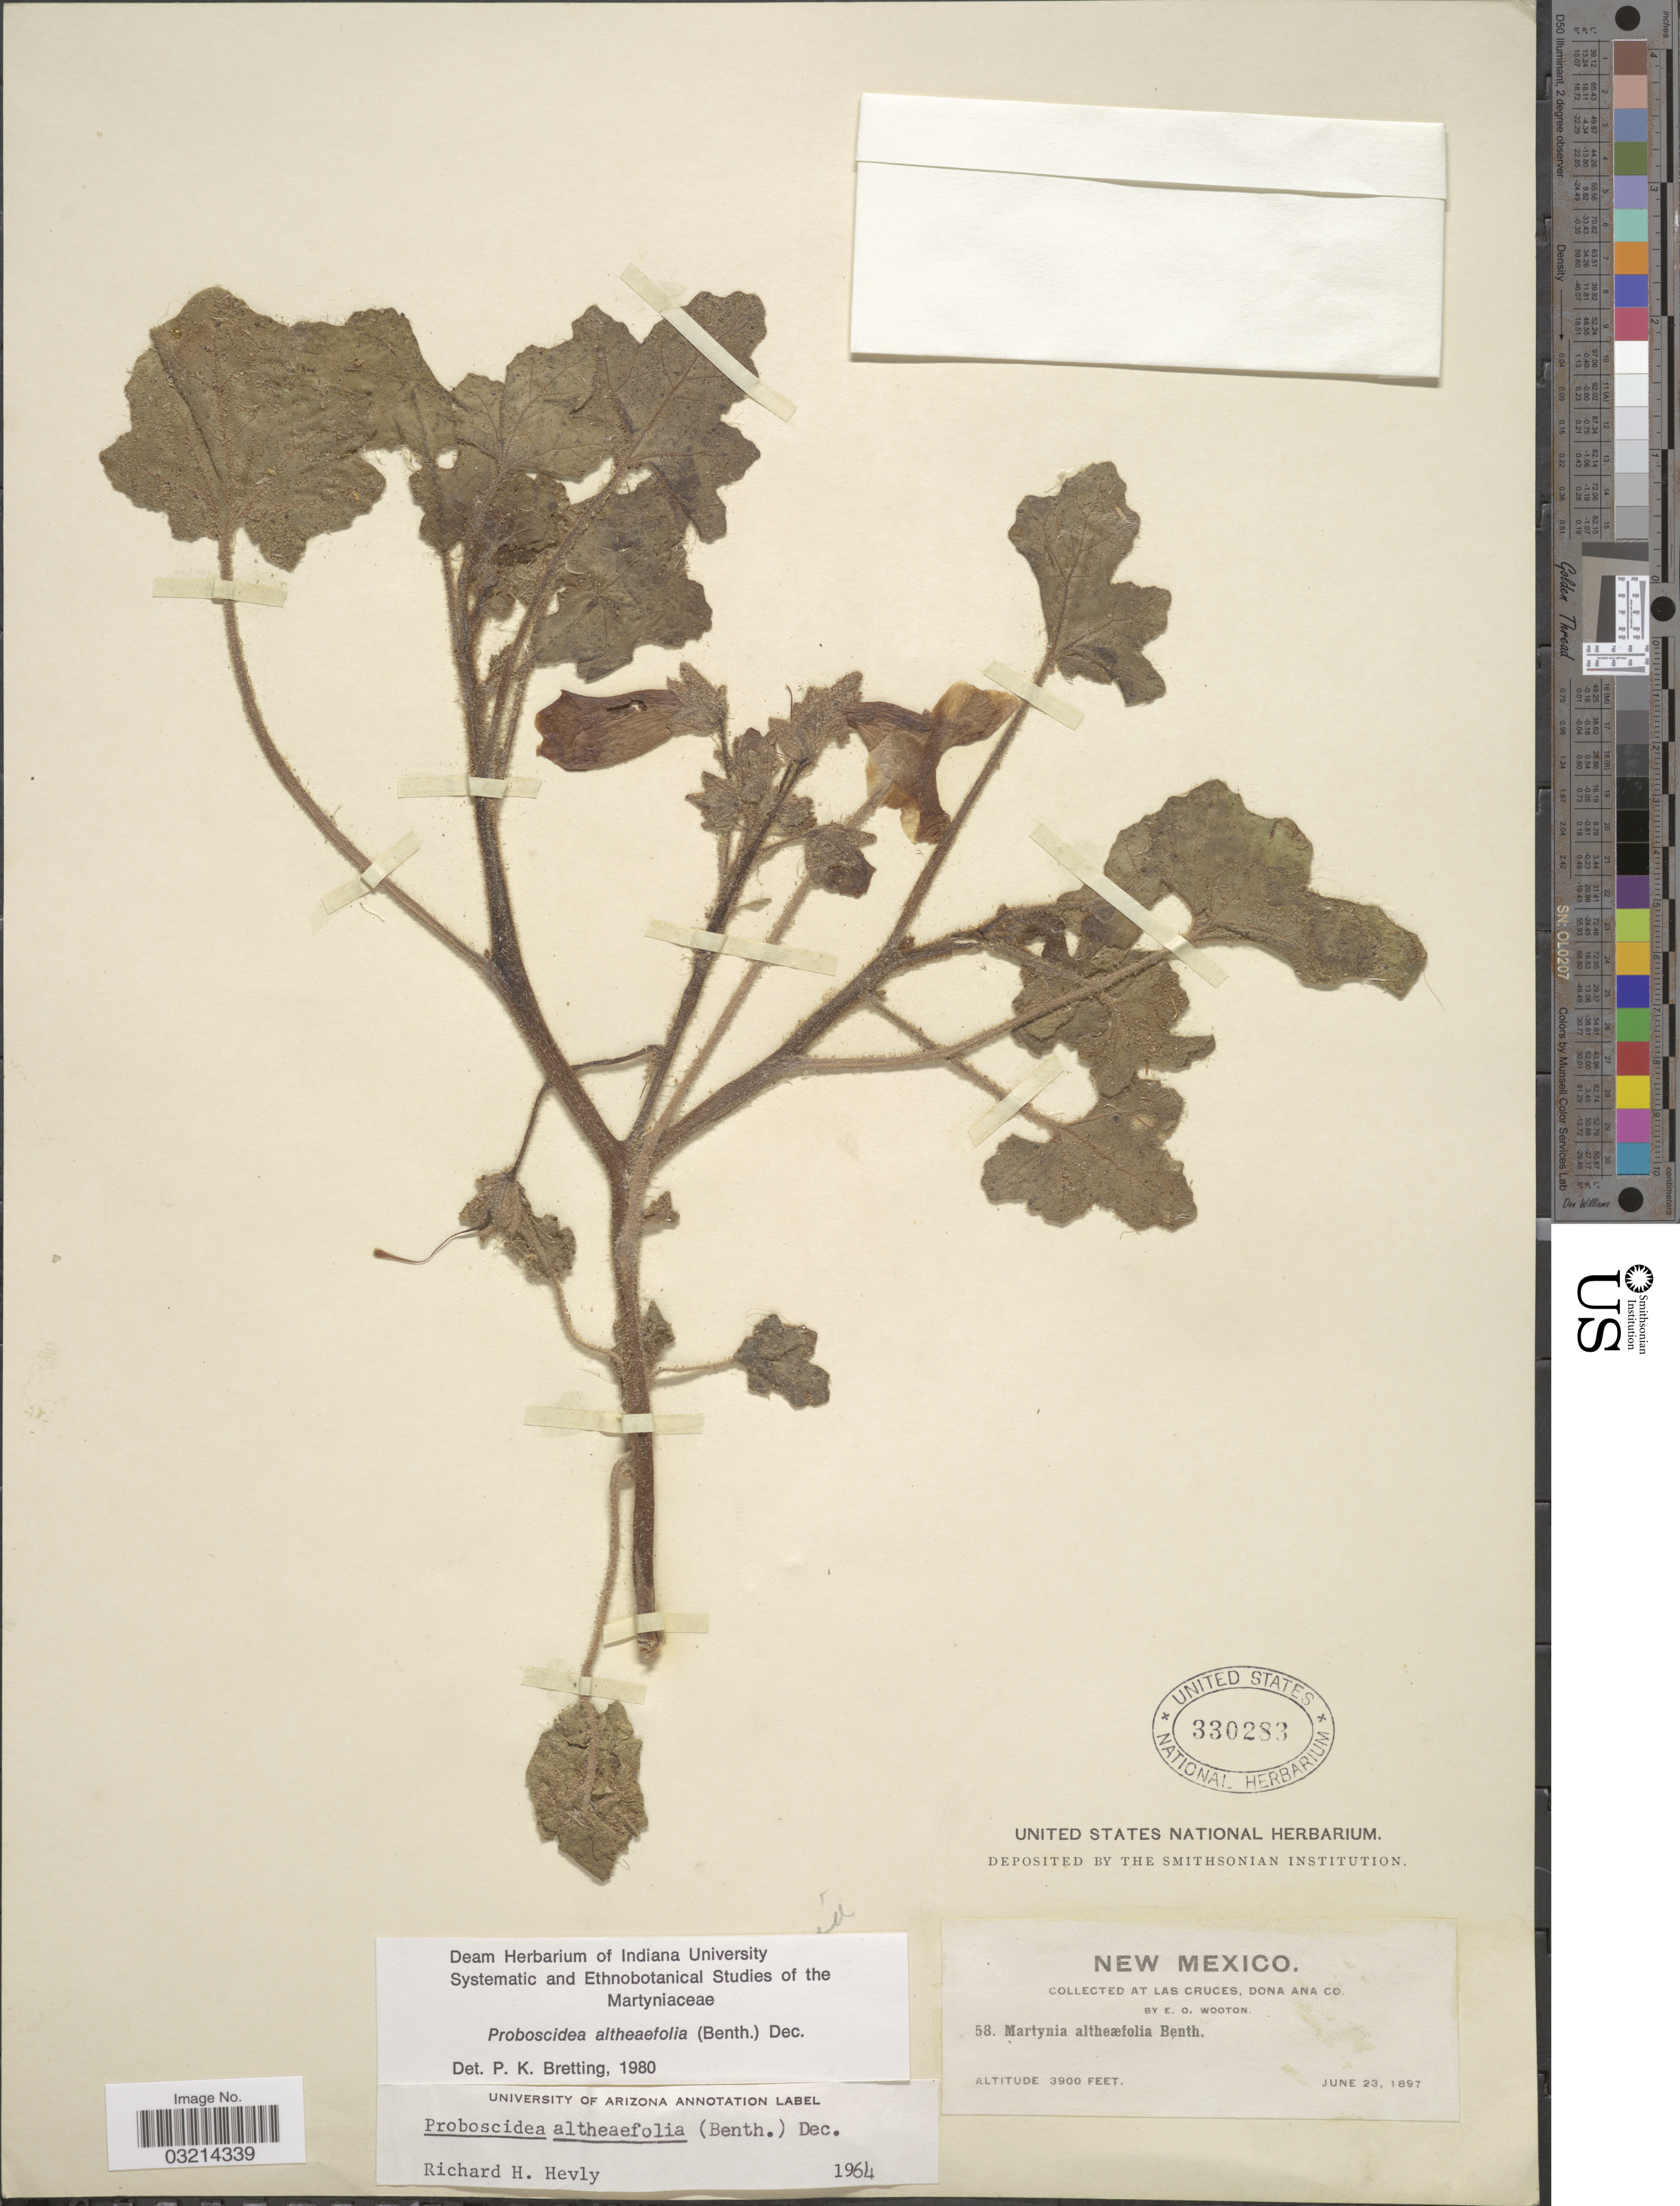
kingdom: Plantae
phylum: Tracheophyta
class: Magnoliopsida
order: Lamiales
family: Martyniaceae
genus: Proboscidea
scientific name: Proboscidea althaeifolia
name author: (Benth.) Decne.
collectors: E. O. Wooton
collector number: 58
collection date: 1897-06-23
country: United States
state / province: New Mexico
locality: Las Cruces, Dona Ana Co.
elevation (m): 1189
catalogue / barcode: US 330283